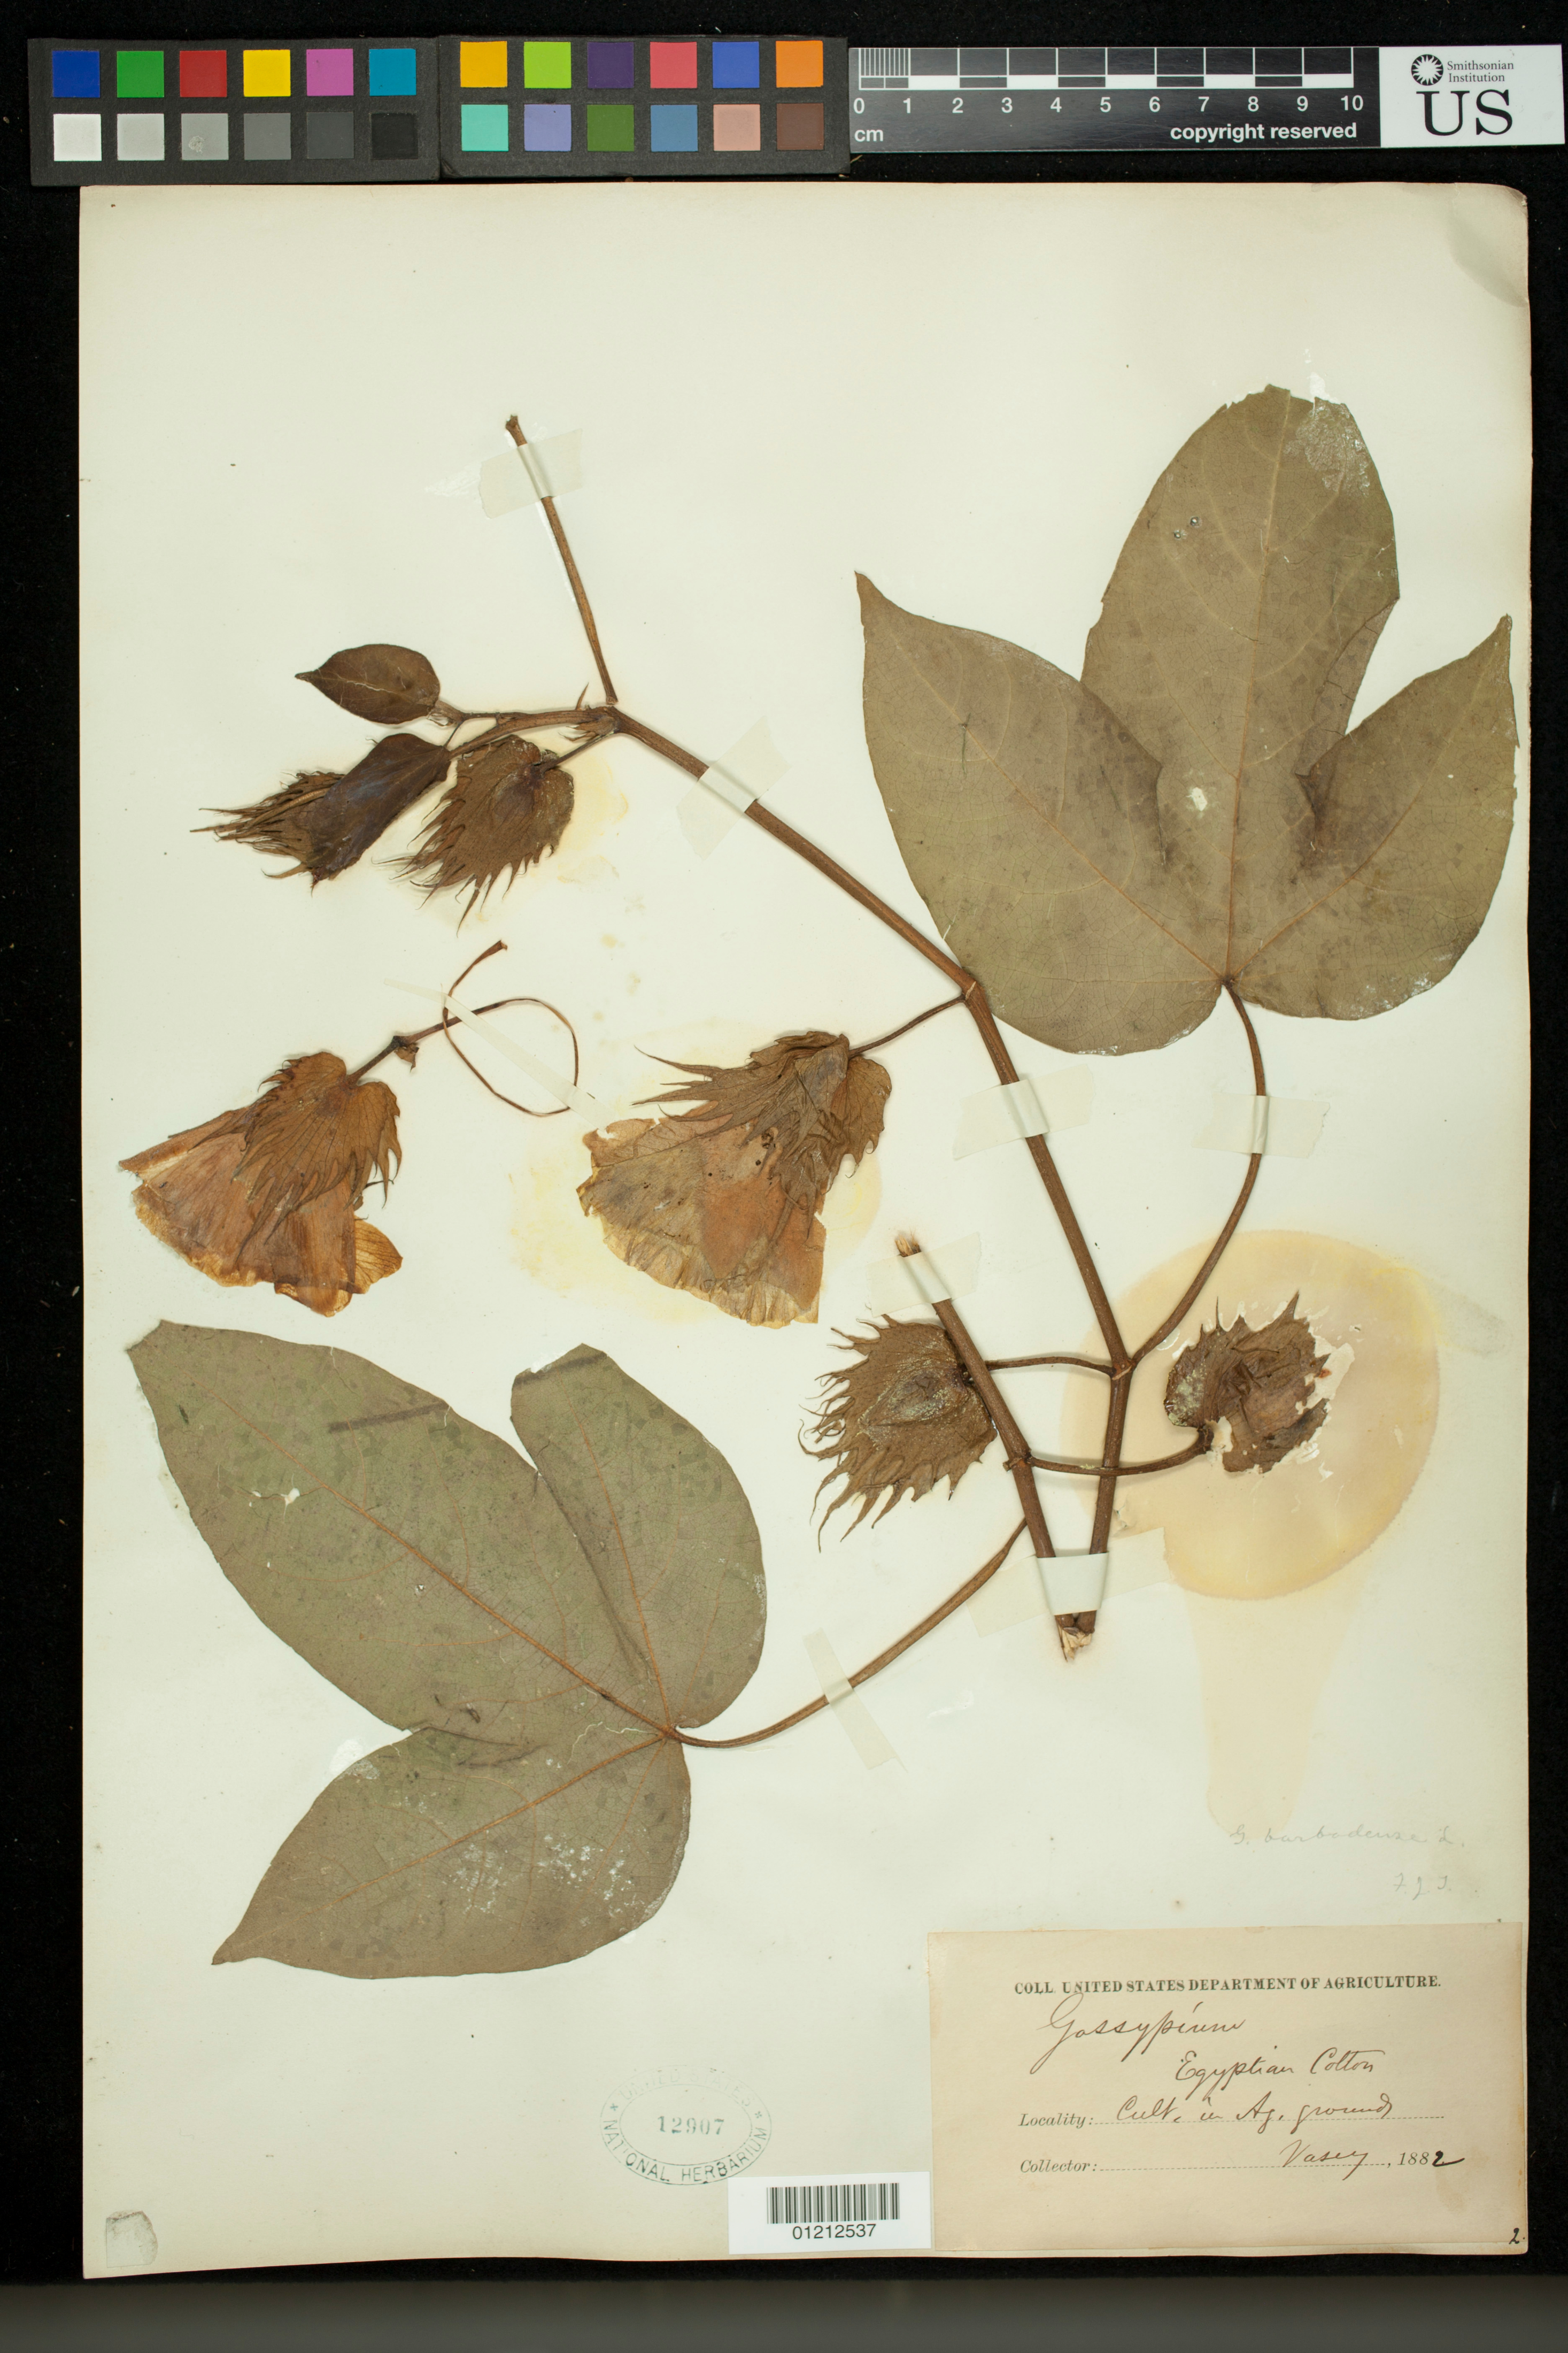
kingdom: Plantae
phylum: Tracheophyta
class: Magnoliopsida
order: Malvales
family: Malvaceae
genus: Gossypium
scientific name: Gossypium barbadense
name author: L.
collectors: Vasey, --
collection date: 1882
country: United States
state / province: District of Columbia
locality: Cult. in Agr. Grounds.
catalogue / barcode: US 12907